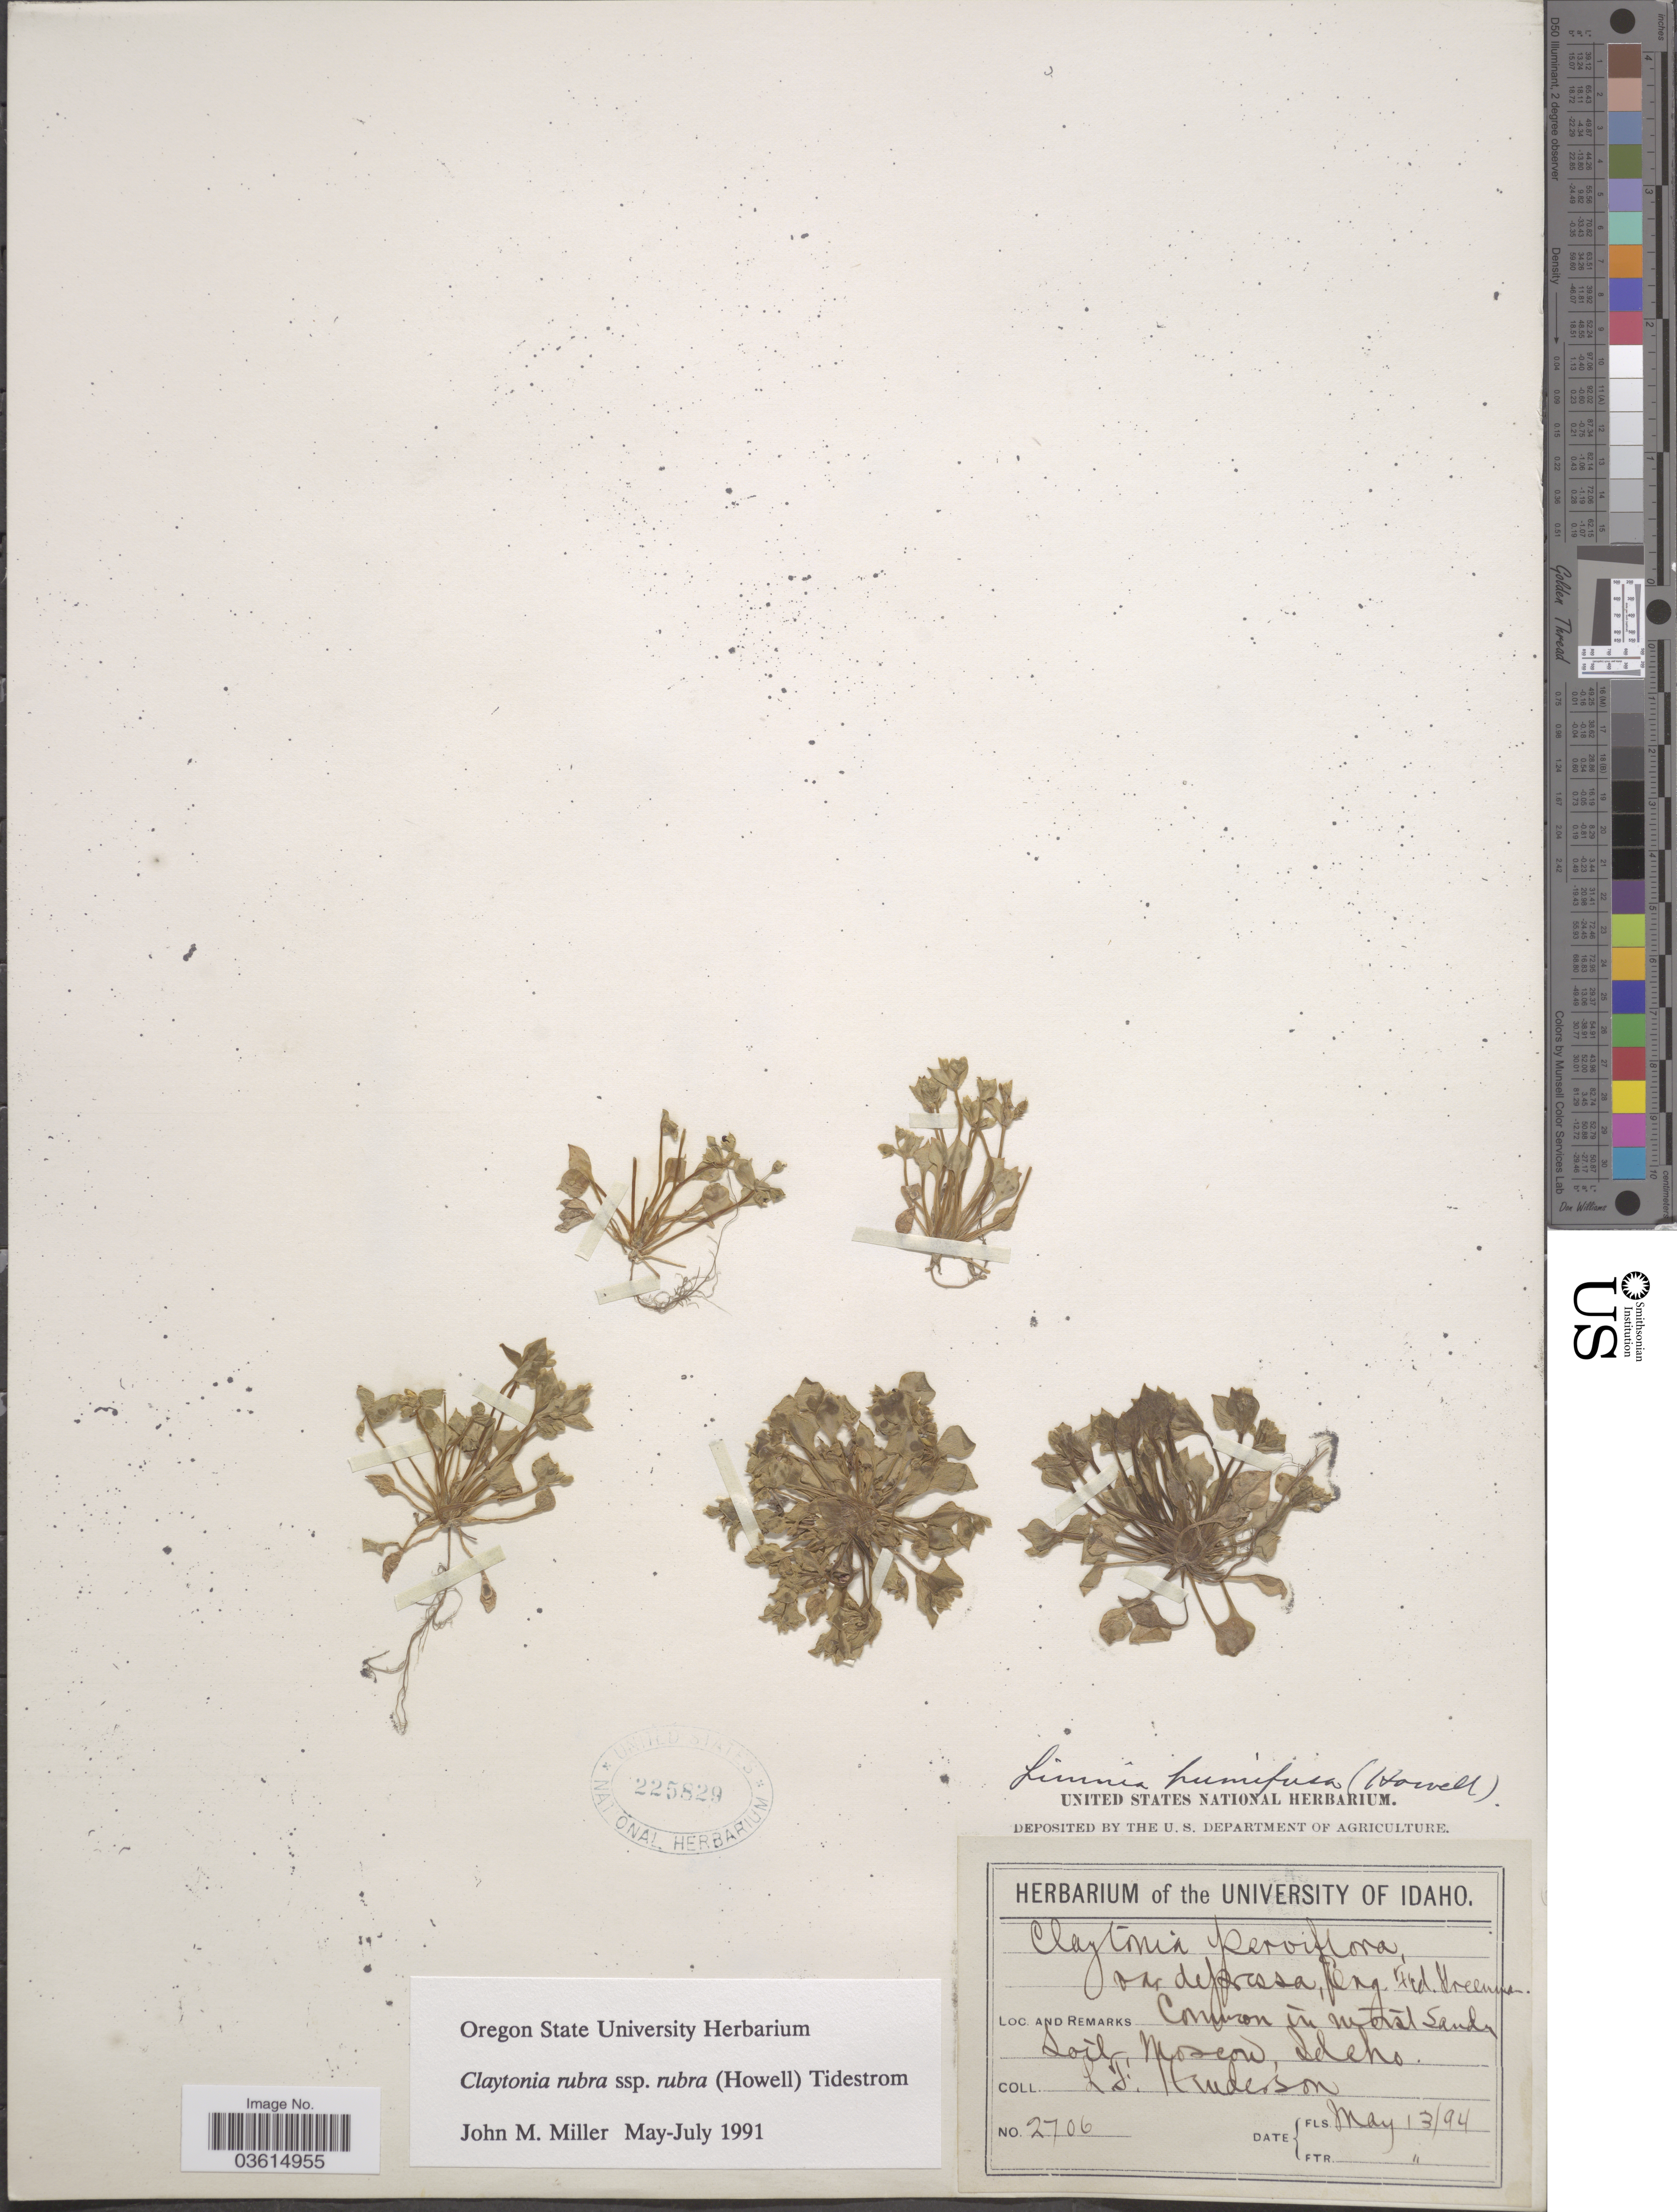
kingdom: Plantae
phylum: Tracheophyta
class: Magnoliopsida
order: Caryophyllales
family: Montiaceae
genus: Claytonia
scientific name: Claytonia rubra subsp. rubra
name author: (Howell) Tidestr.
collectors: L. Henderson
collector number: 2706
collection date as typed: Transcribed d/m/y: 13/5/94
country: United States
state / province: Idaho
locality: Moscow.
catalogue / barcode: US 225829